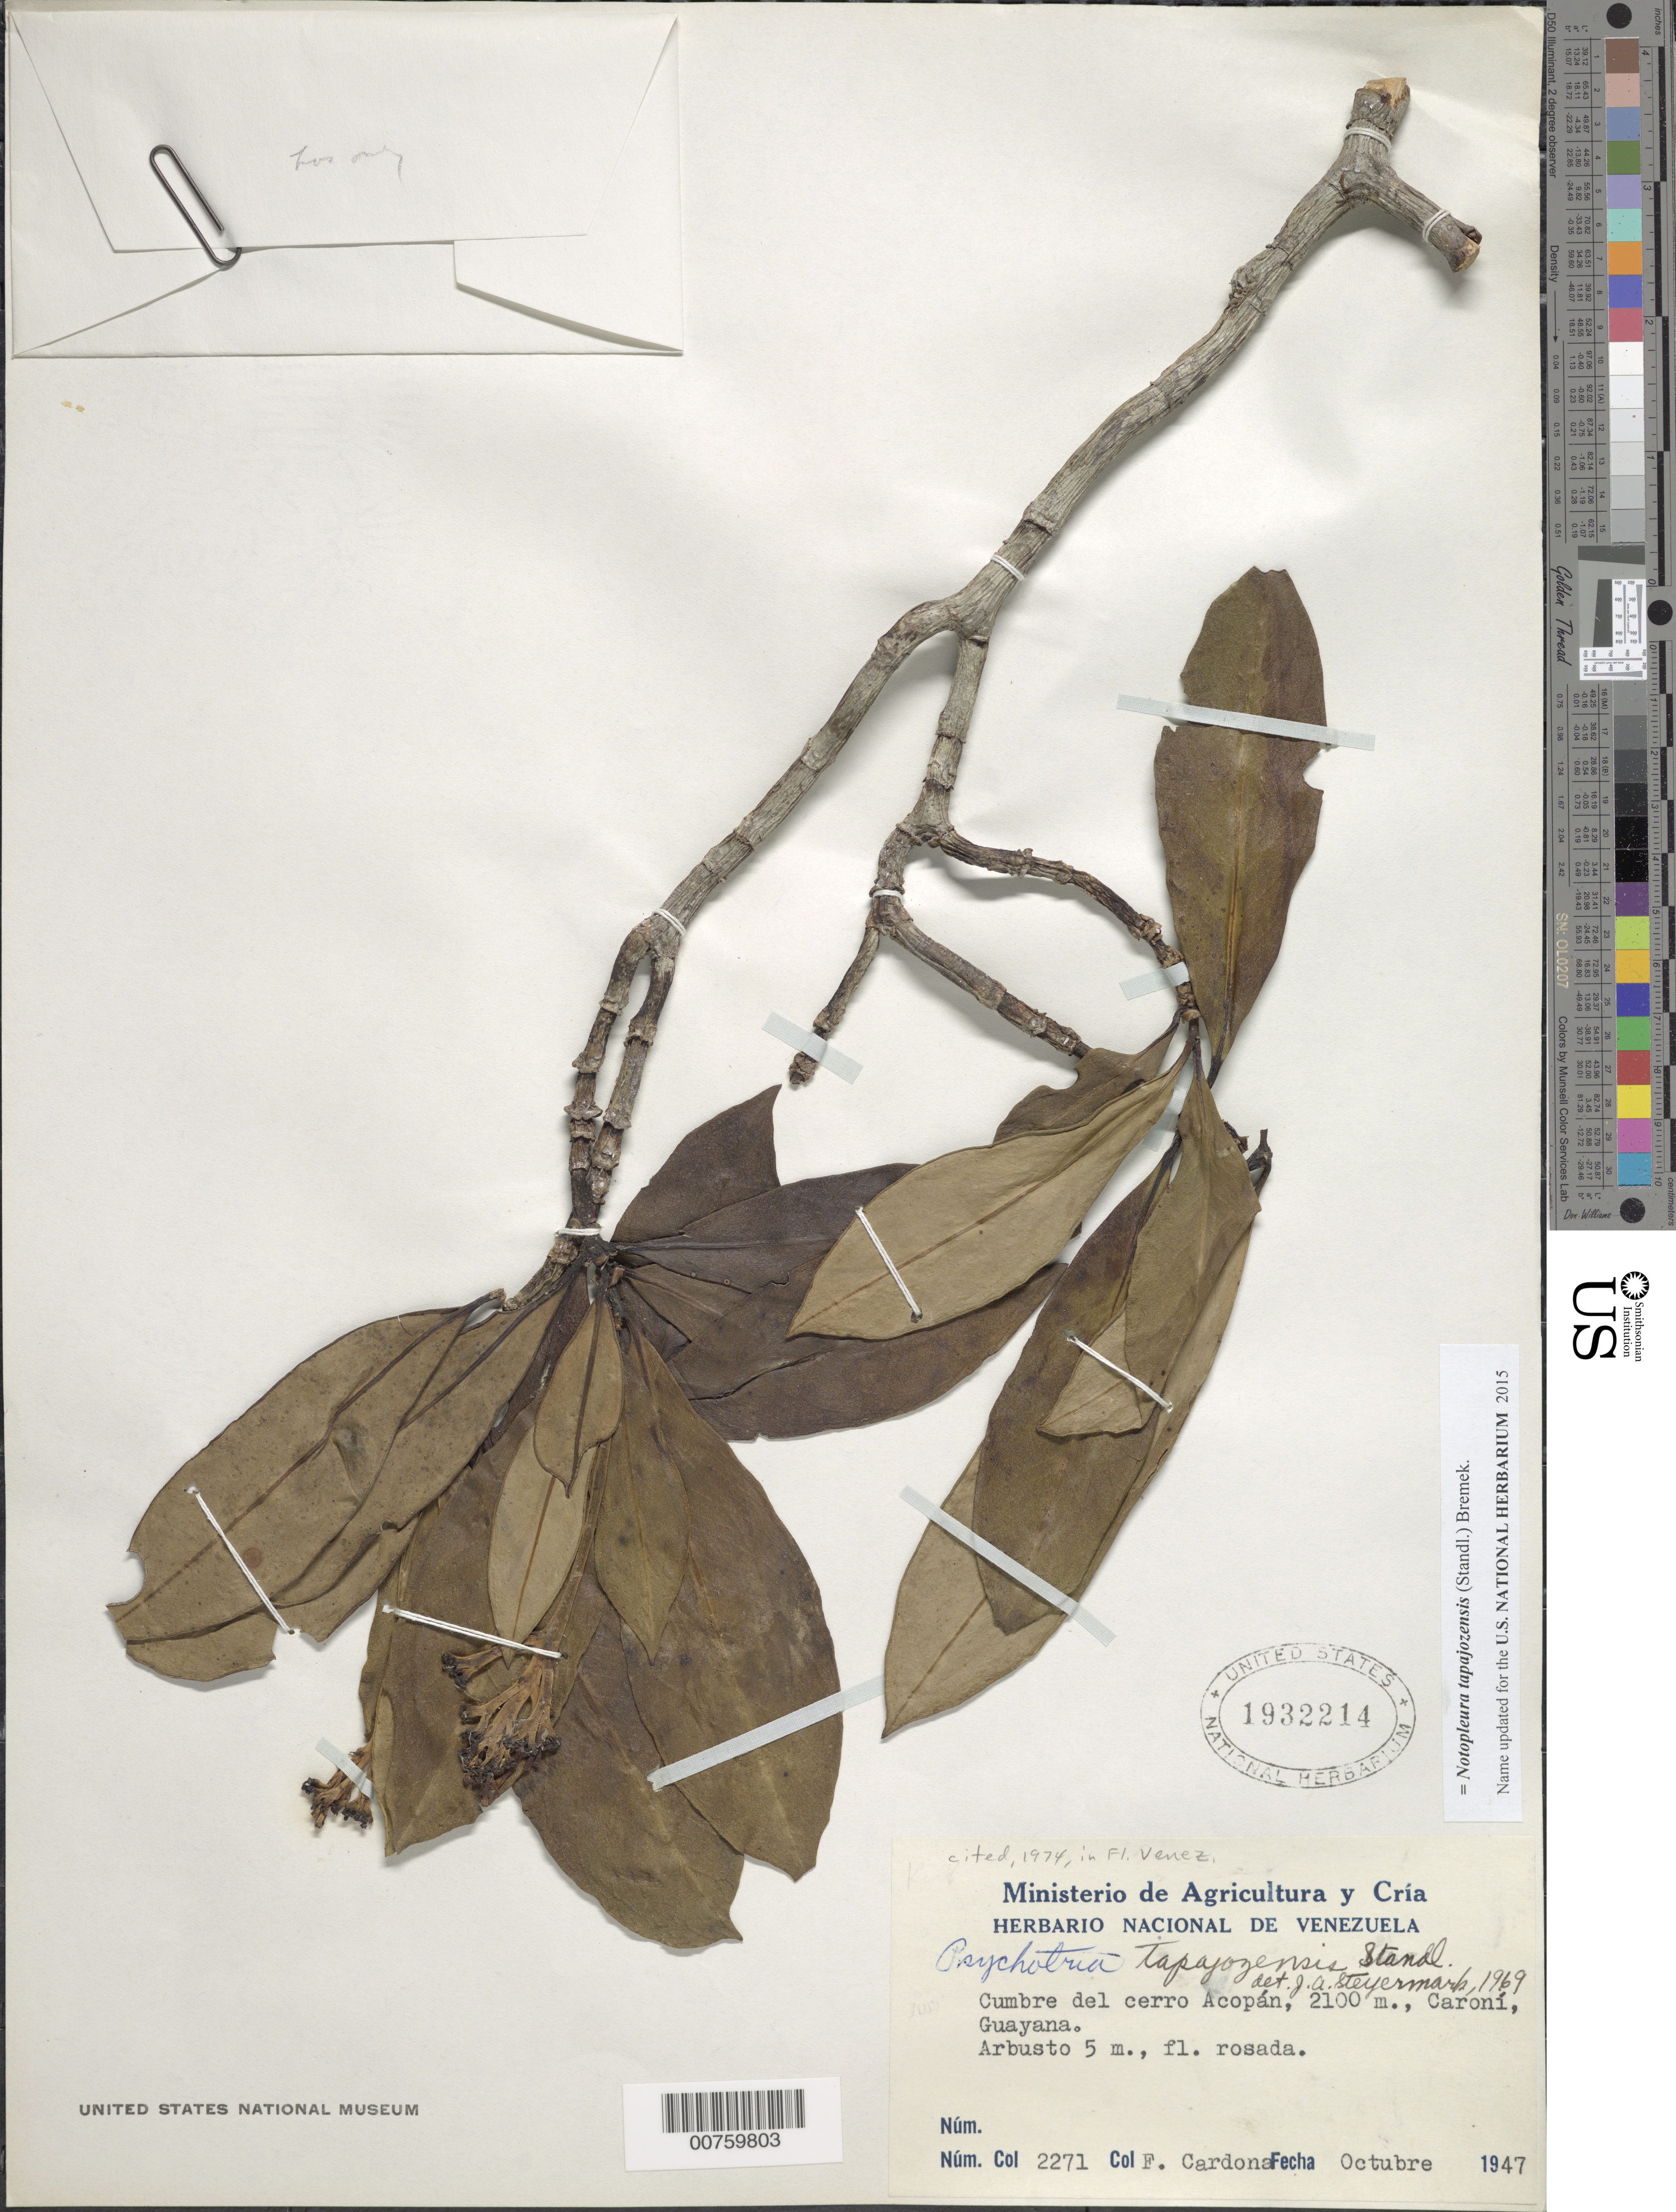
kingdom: Plantae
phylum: Tracheophyta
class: Magnoliopsida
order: Gentianales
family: Rubiaceae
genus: Psychotria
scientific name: Psychotria tapajozensis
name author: Standl.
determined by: Steyermark, Julian A., (VEN)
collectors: F. Cardona Puig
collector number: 2271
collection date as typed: Oct-47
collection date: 1947-10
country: Venezuela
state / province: Bolívar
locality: Cerro Acopán, Río Caroní, Guayana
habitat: Summit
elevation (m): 2100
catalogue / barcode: US 1932214